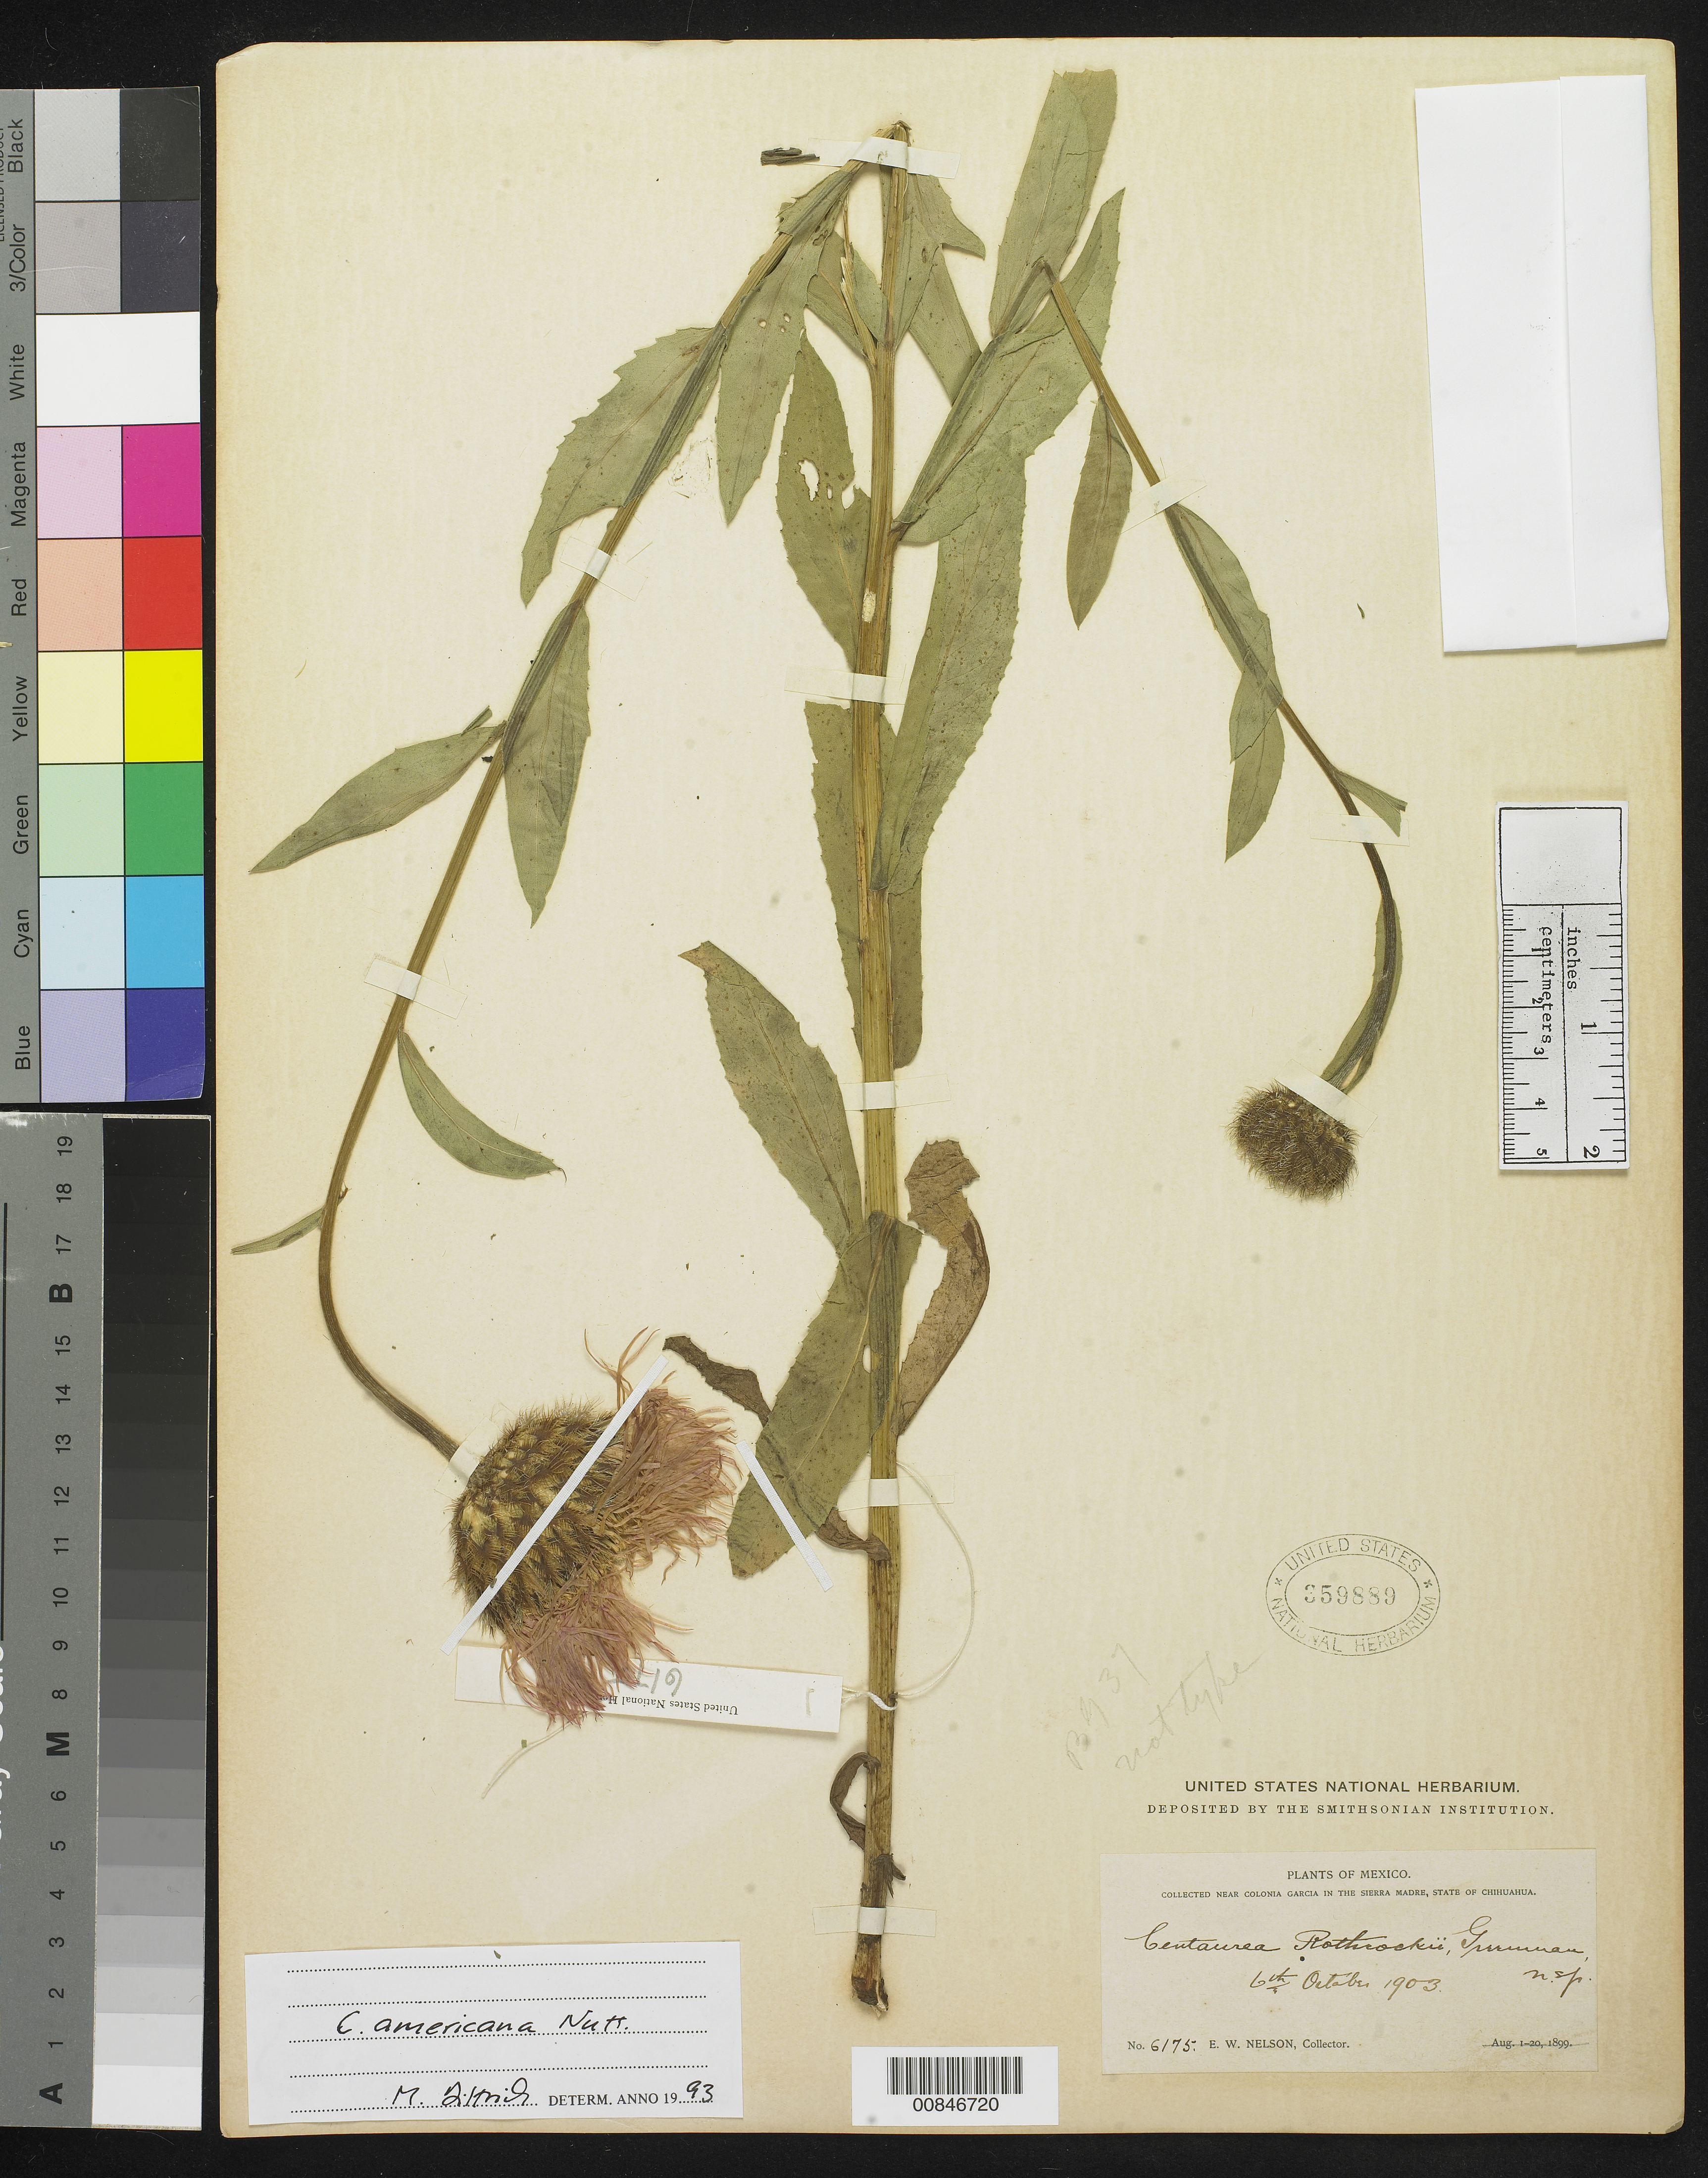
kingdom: Plantae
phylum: Tracheophyta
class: Magnoliopsida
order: Asterales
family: Asteraceae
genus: Plectocephalus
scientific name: Plectocephalus americanus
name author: (Nutt.) D. Don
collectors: E. W. Nelson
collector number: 6175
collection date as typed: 06 Oct 1903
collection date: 1903-10-06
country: Mexico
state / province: Chihuahua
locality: Near Colonia García in the Sierra Madre, Chihuahua.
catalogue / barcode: US 359889